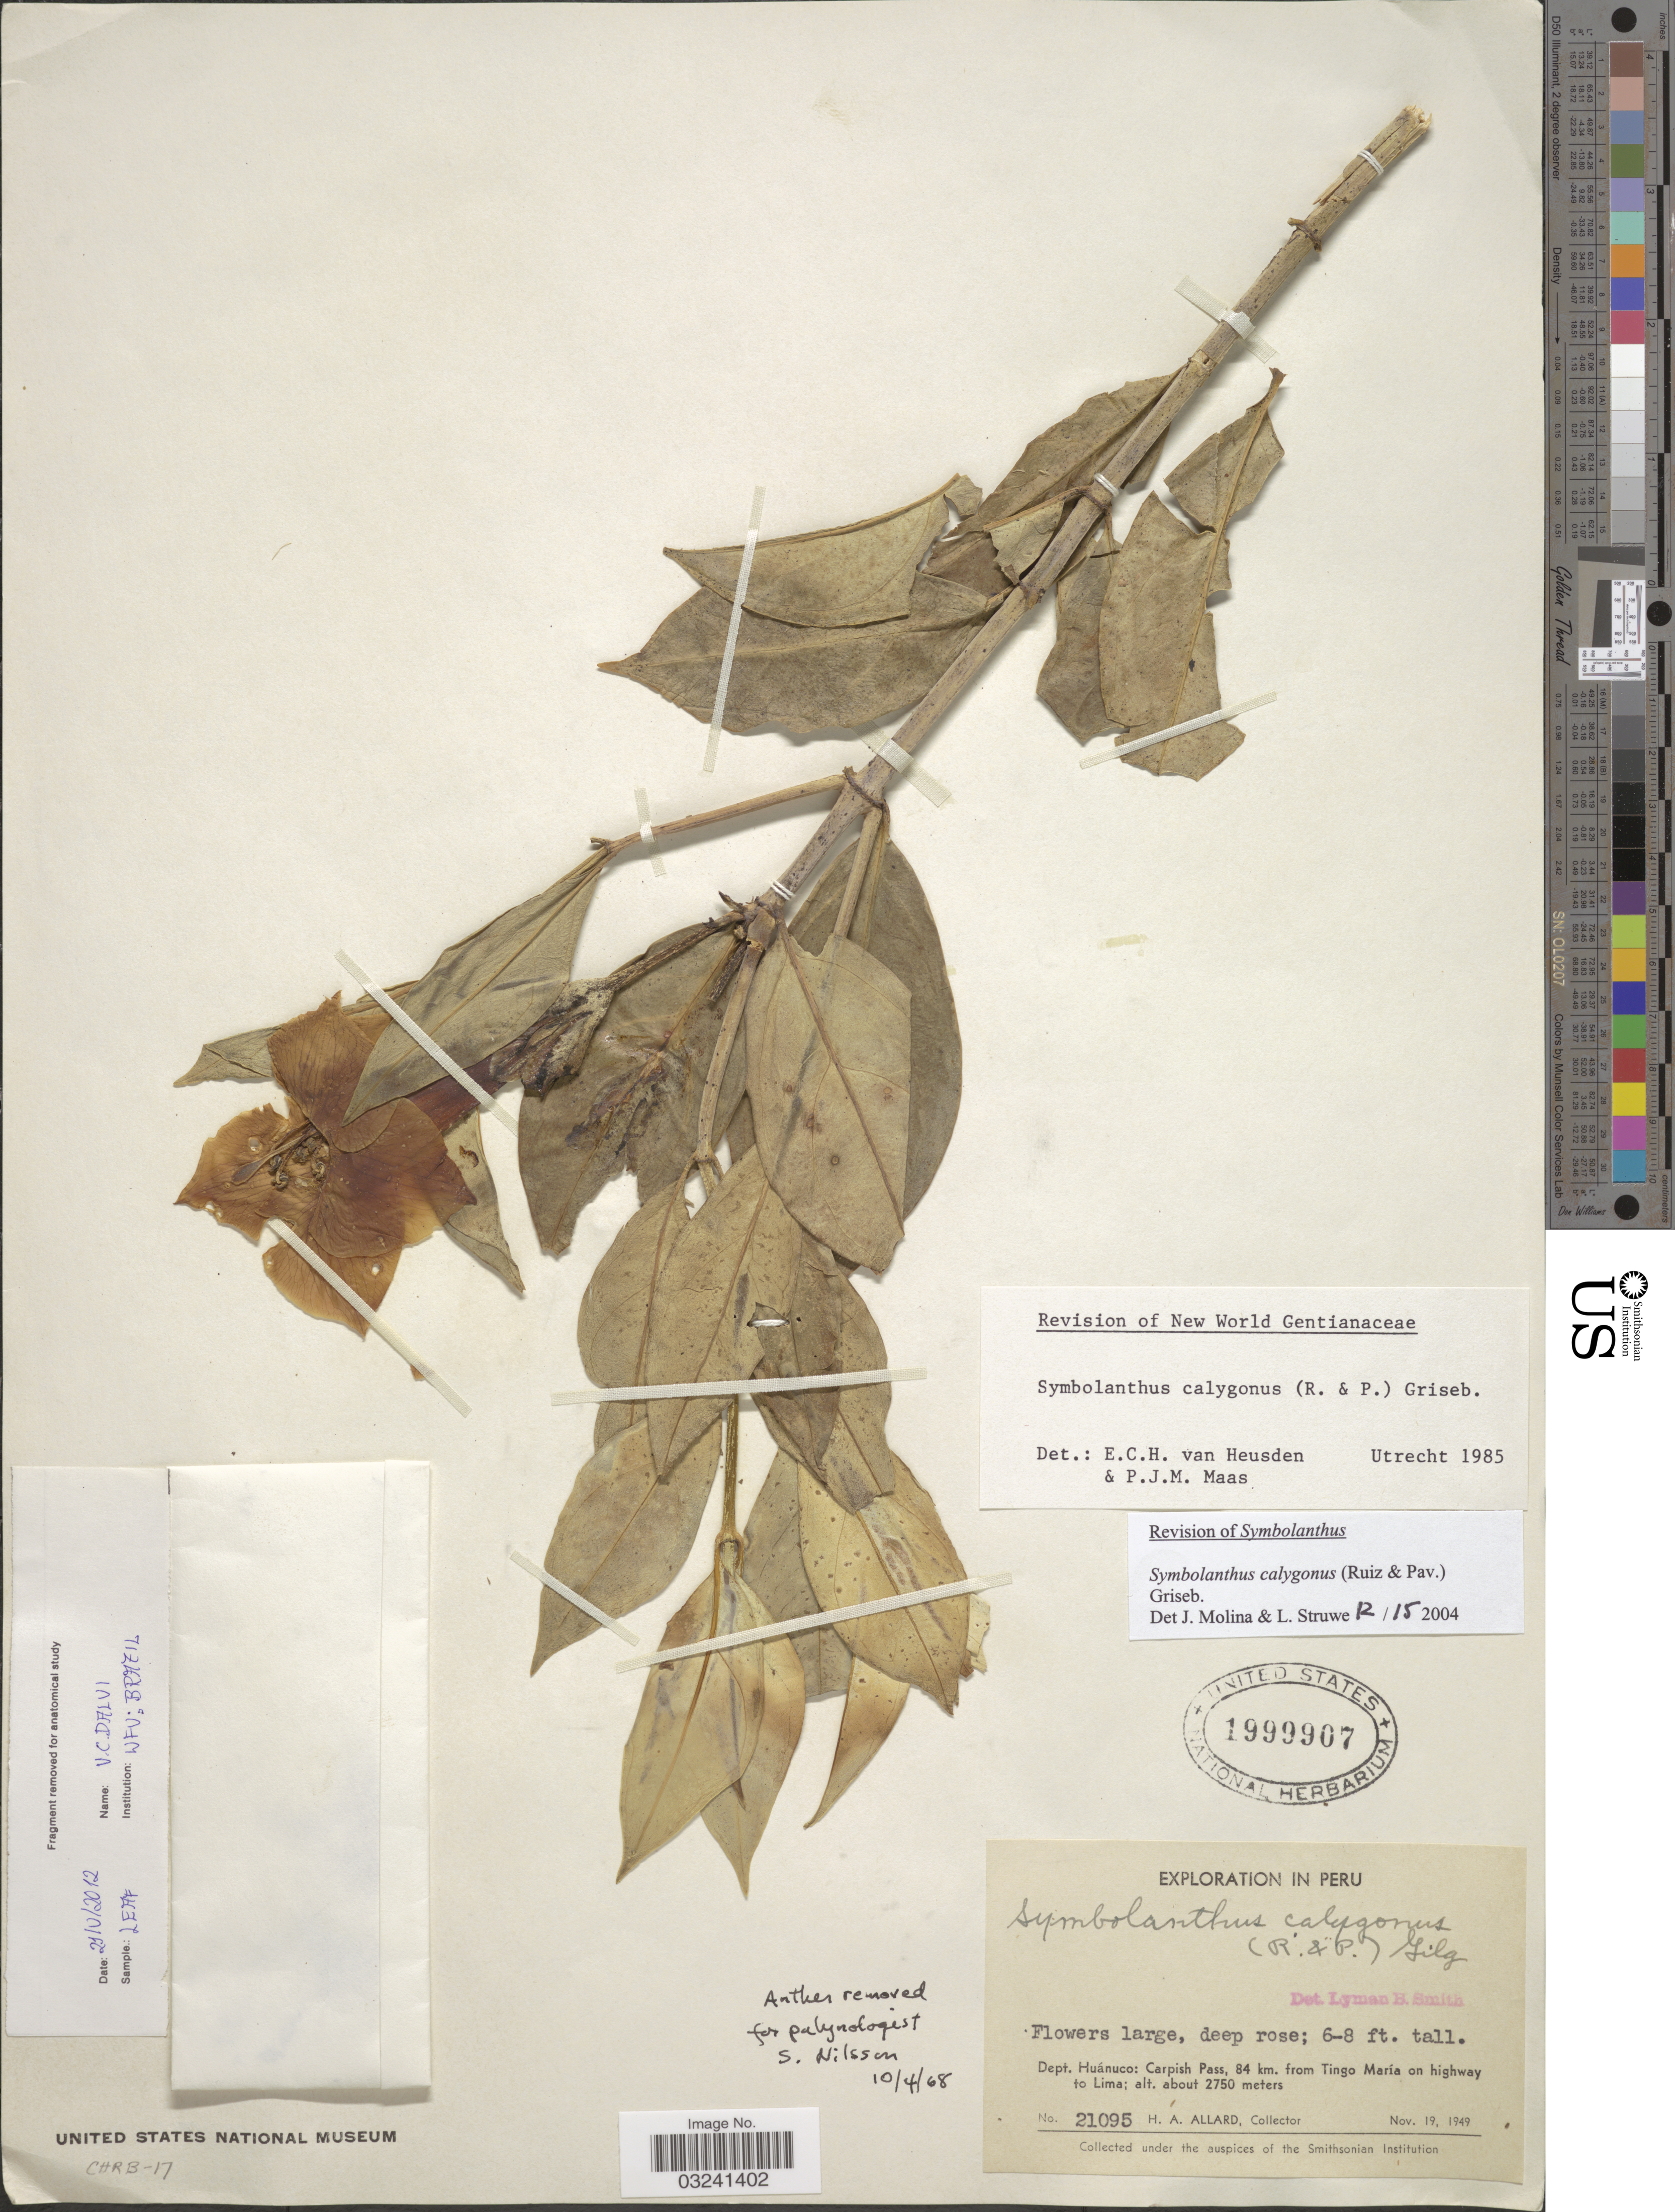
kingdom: Plantae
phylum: Tracheophyta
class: Magnoliopsida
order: Gentianales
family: Gentianaceae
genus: Symbolanthus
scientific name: Symbolanthus calygonus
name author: (Ruiz & Pav.) Griseb. ex Gilg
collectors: H. A. Allard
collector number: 21095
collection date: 1949-11-19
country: Peru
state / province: Huánuco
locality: Dept. Huánuco: Carpish Pass, 84 km. from Tingo María on highway to Lima.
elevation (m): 2750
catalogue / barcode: US 1999907